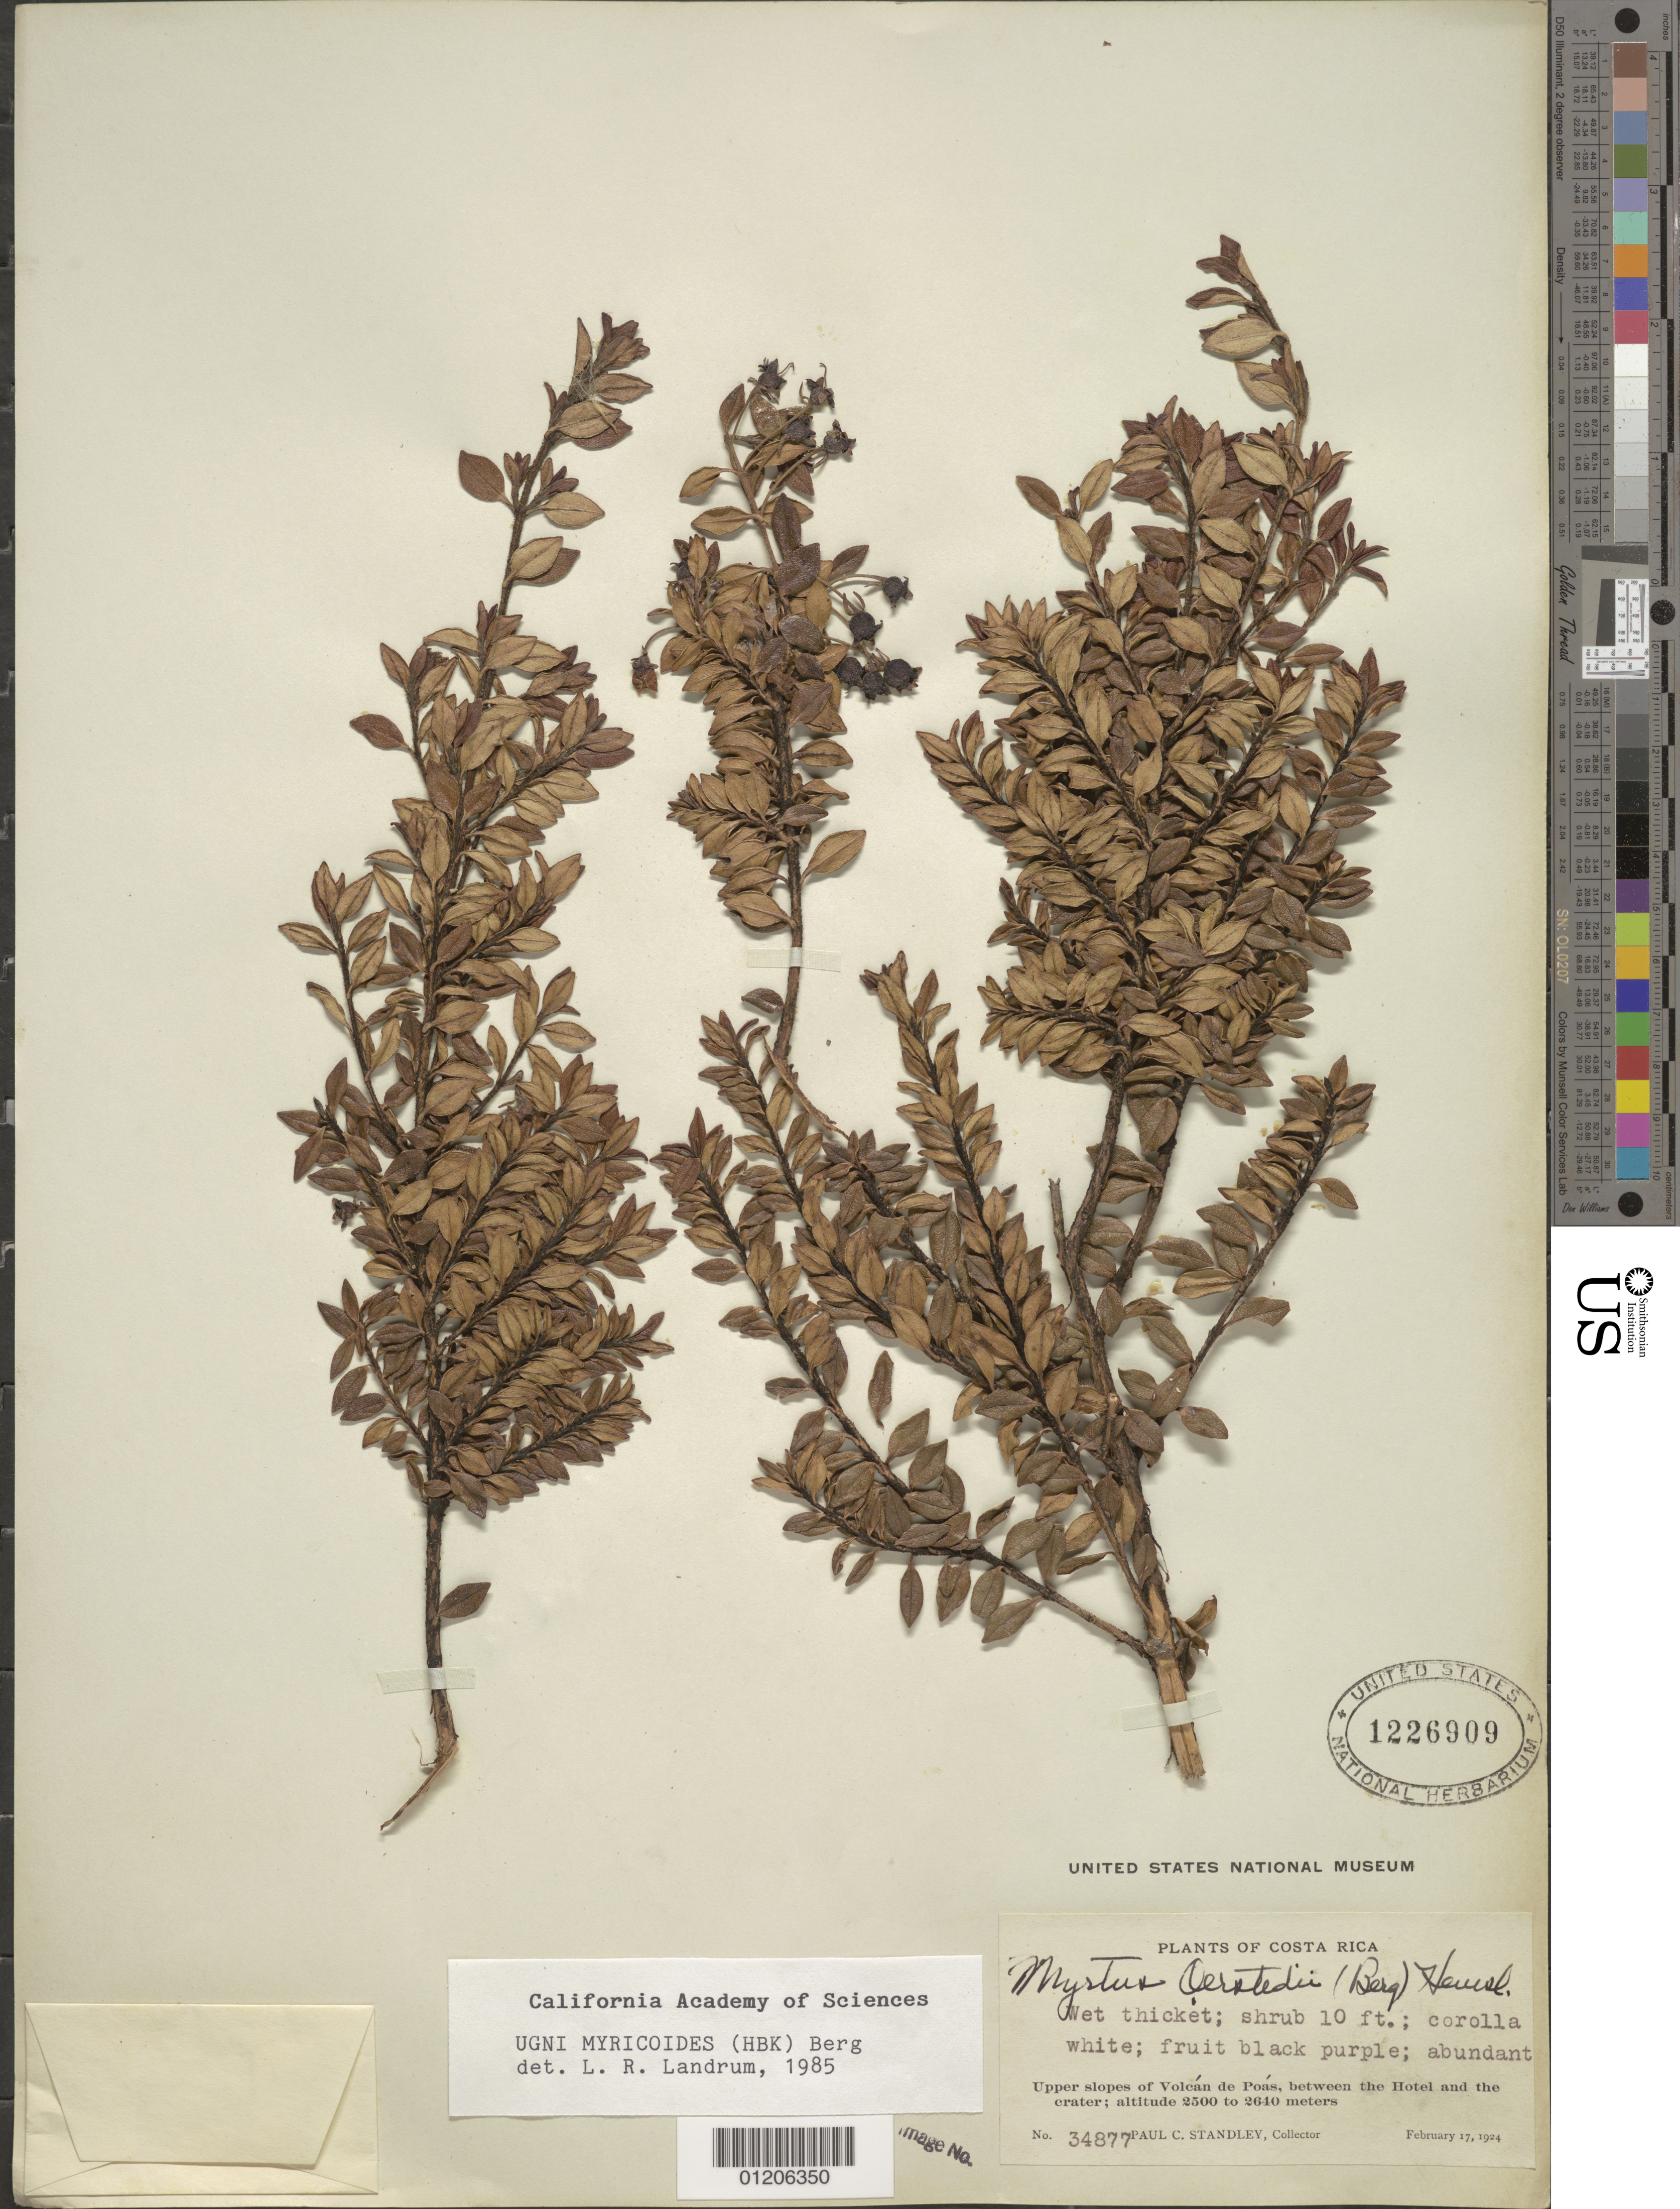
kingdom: Plantae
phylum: Tracheophyta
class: Magnoliopsida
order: Myrtales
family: Myrtaceae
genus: Ugni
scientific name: Ugni myricoides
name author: (Kunth) O. Berg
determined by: Landrum, L. R.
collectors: P. C. Standley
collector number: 34877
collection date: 1924-02-17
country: Costa Rica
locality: Upper slopes of Volcan de Poas, between the Hotel and the crater.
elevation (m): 2500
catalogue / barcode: US 1226909